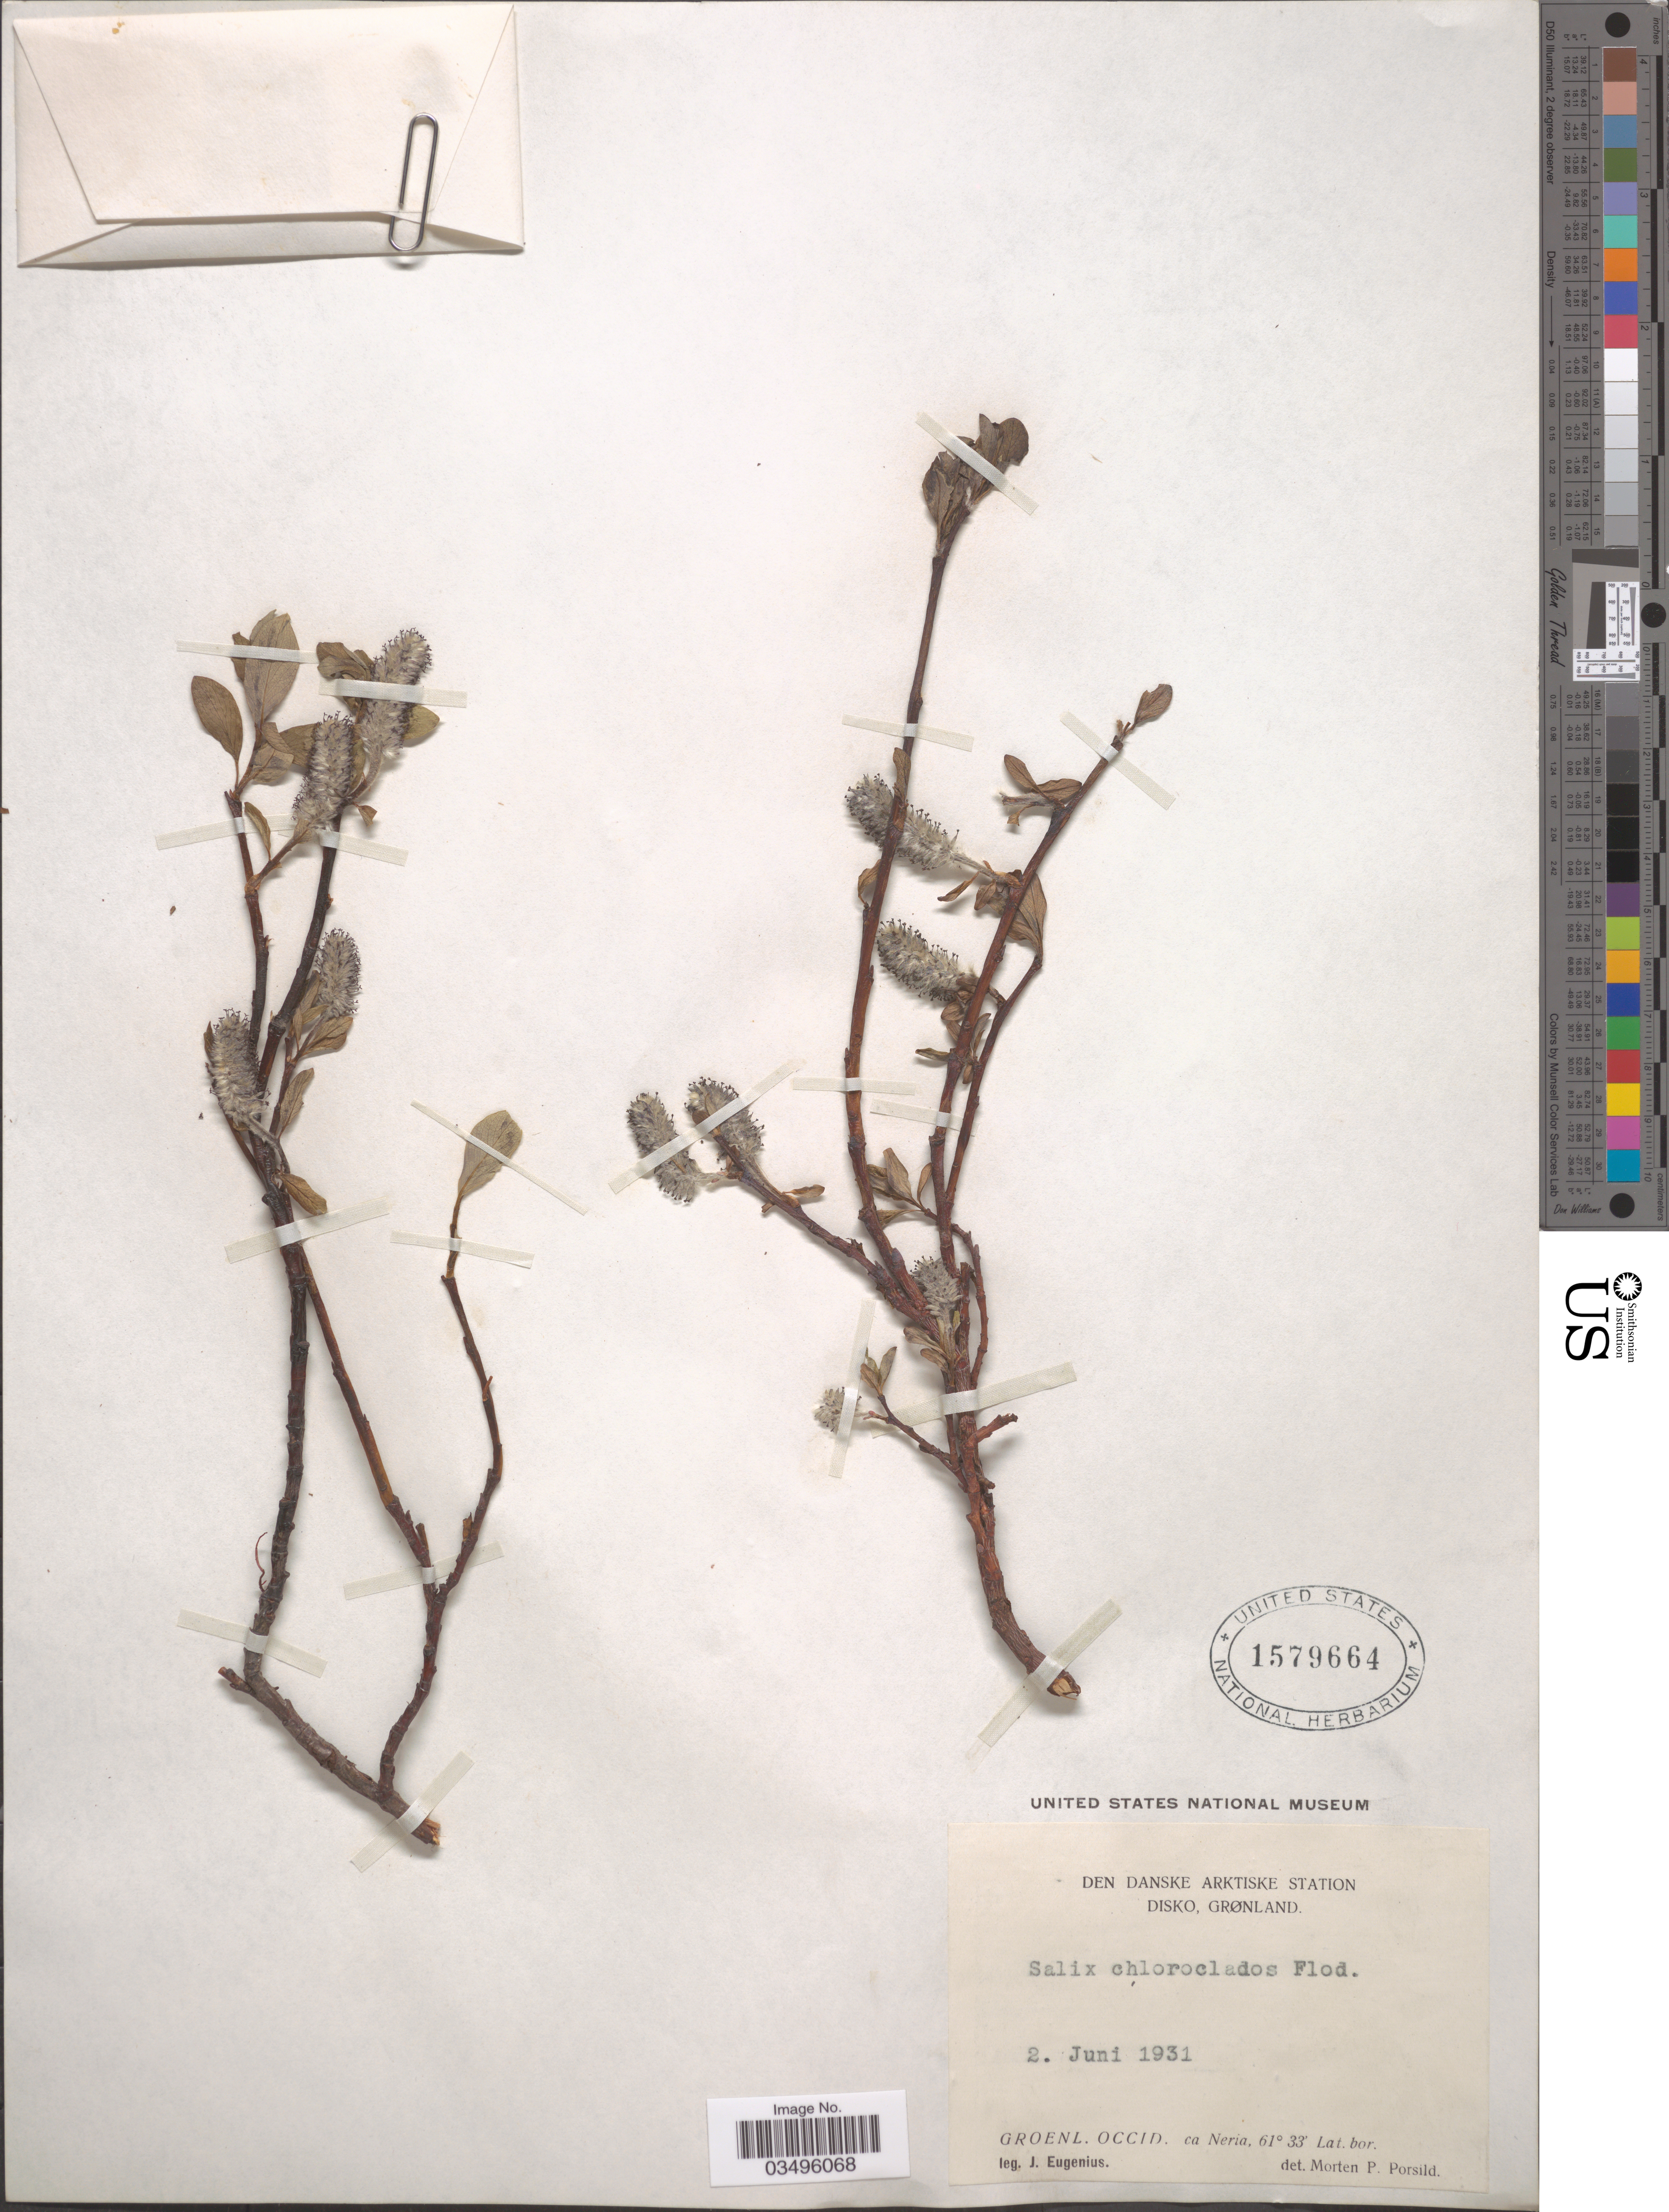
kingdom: Plantae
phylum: Tracheophyta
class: Magnoliopsida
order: Malpighiales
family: Salicaceae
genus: Salix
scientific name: Salix chloroclados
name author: Flod.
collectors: J. Eugenius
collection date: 1931-06-02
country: Greenland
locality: Den Danske Arktiske Station Disko, Grønland. Groenl. Occid. ca Neria.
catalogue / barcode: US 1579664